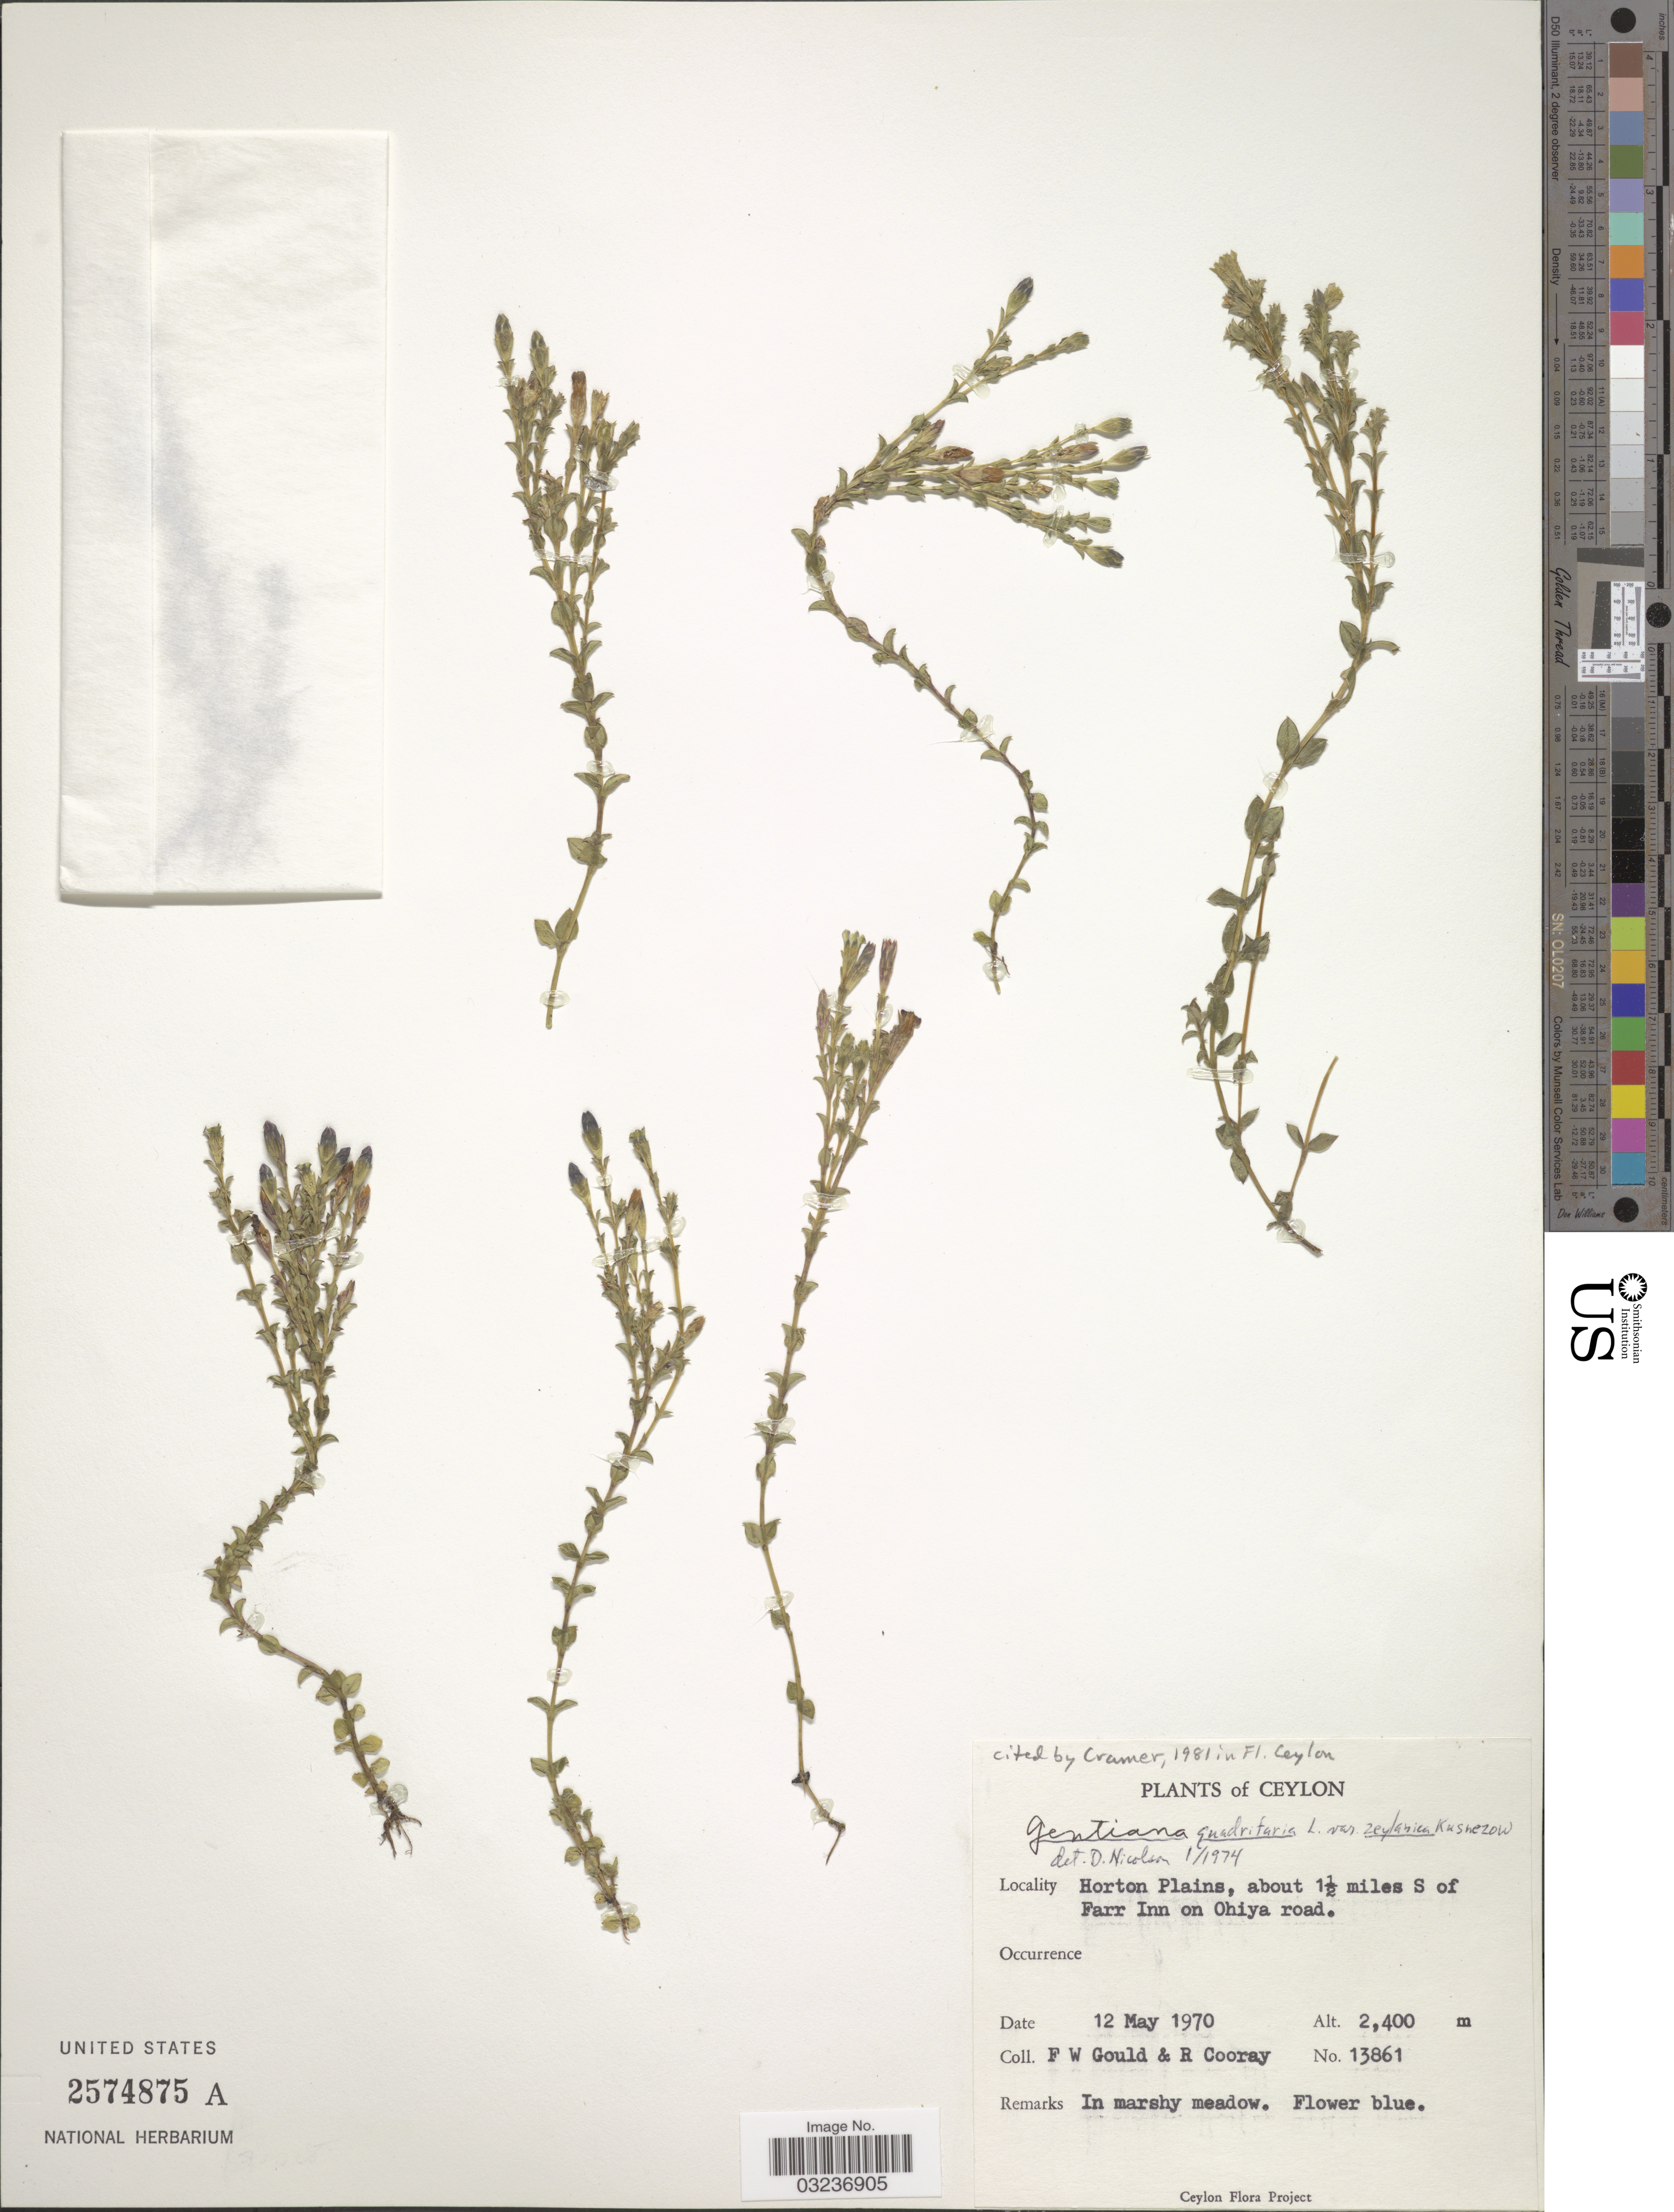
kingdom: Plantae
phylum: Tracheophyta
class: Magnoliopsida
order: Gentianales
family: Gentianaceae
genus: Gentiana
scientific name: Gentiana quadrifaria var. zeylanica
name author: (Griseb.) Kusn.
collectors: F. W. Gould & R. Cooray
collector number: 13861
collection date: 1970-05-12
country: Sri Lanka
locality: Ceylon, Horton Plains, about 1½ miles S of Farr Inn on Ohiya road.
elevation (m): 2400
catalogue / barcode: US 2574875A